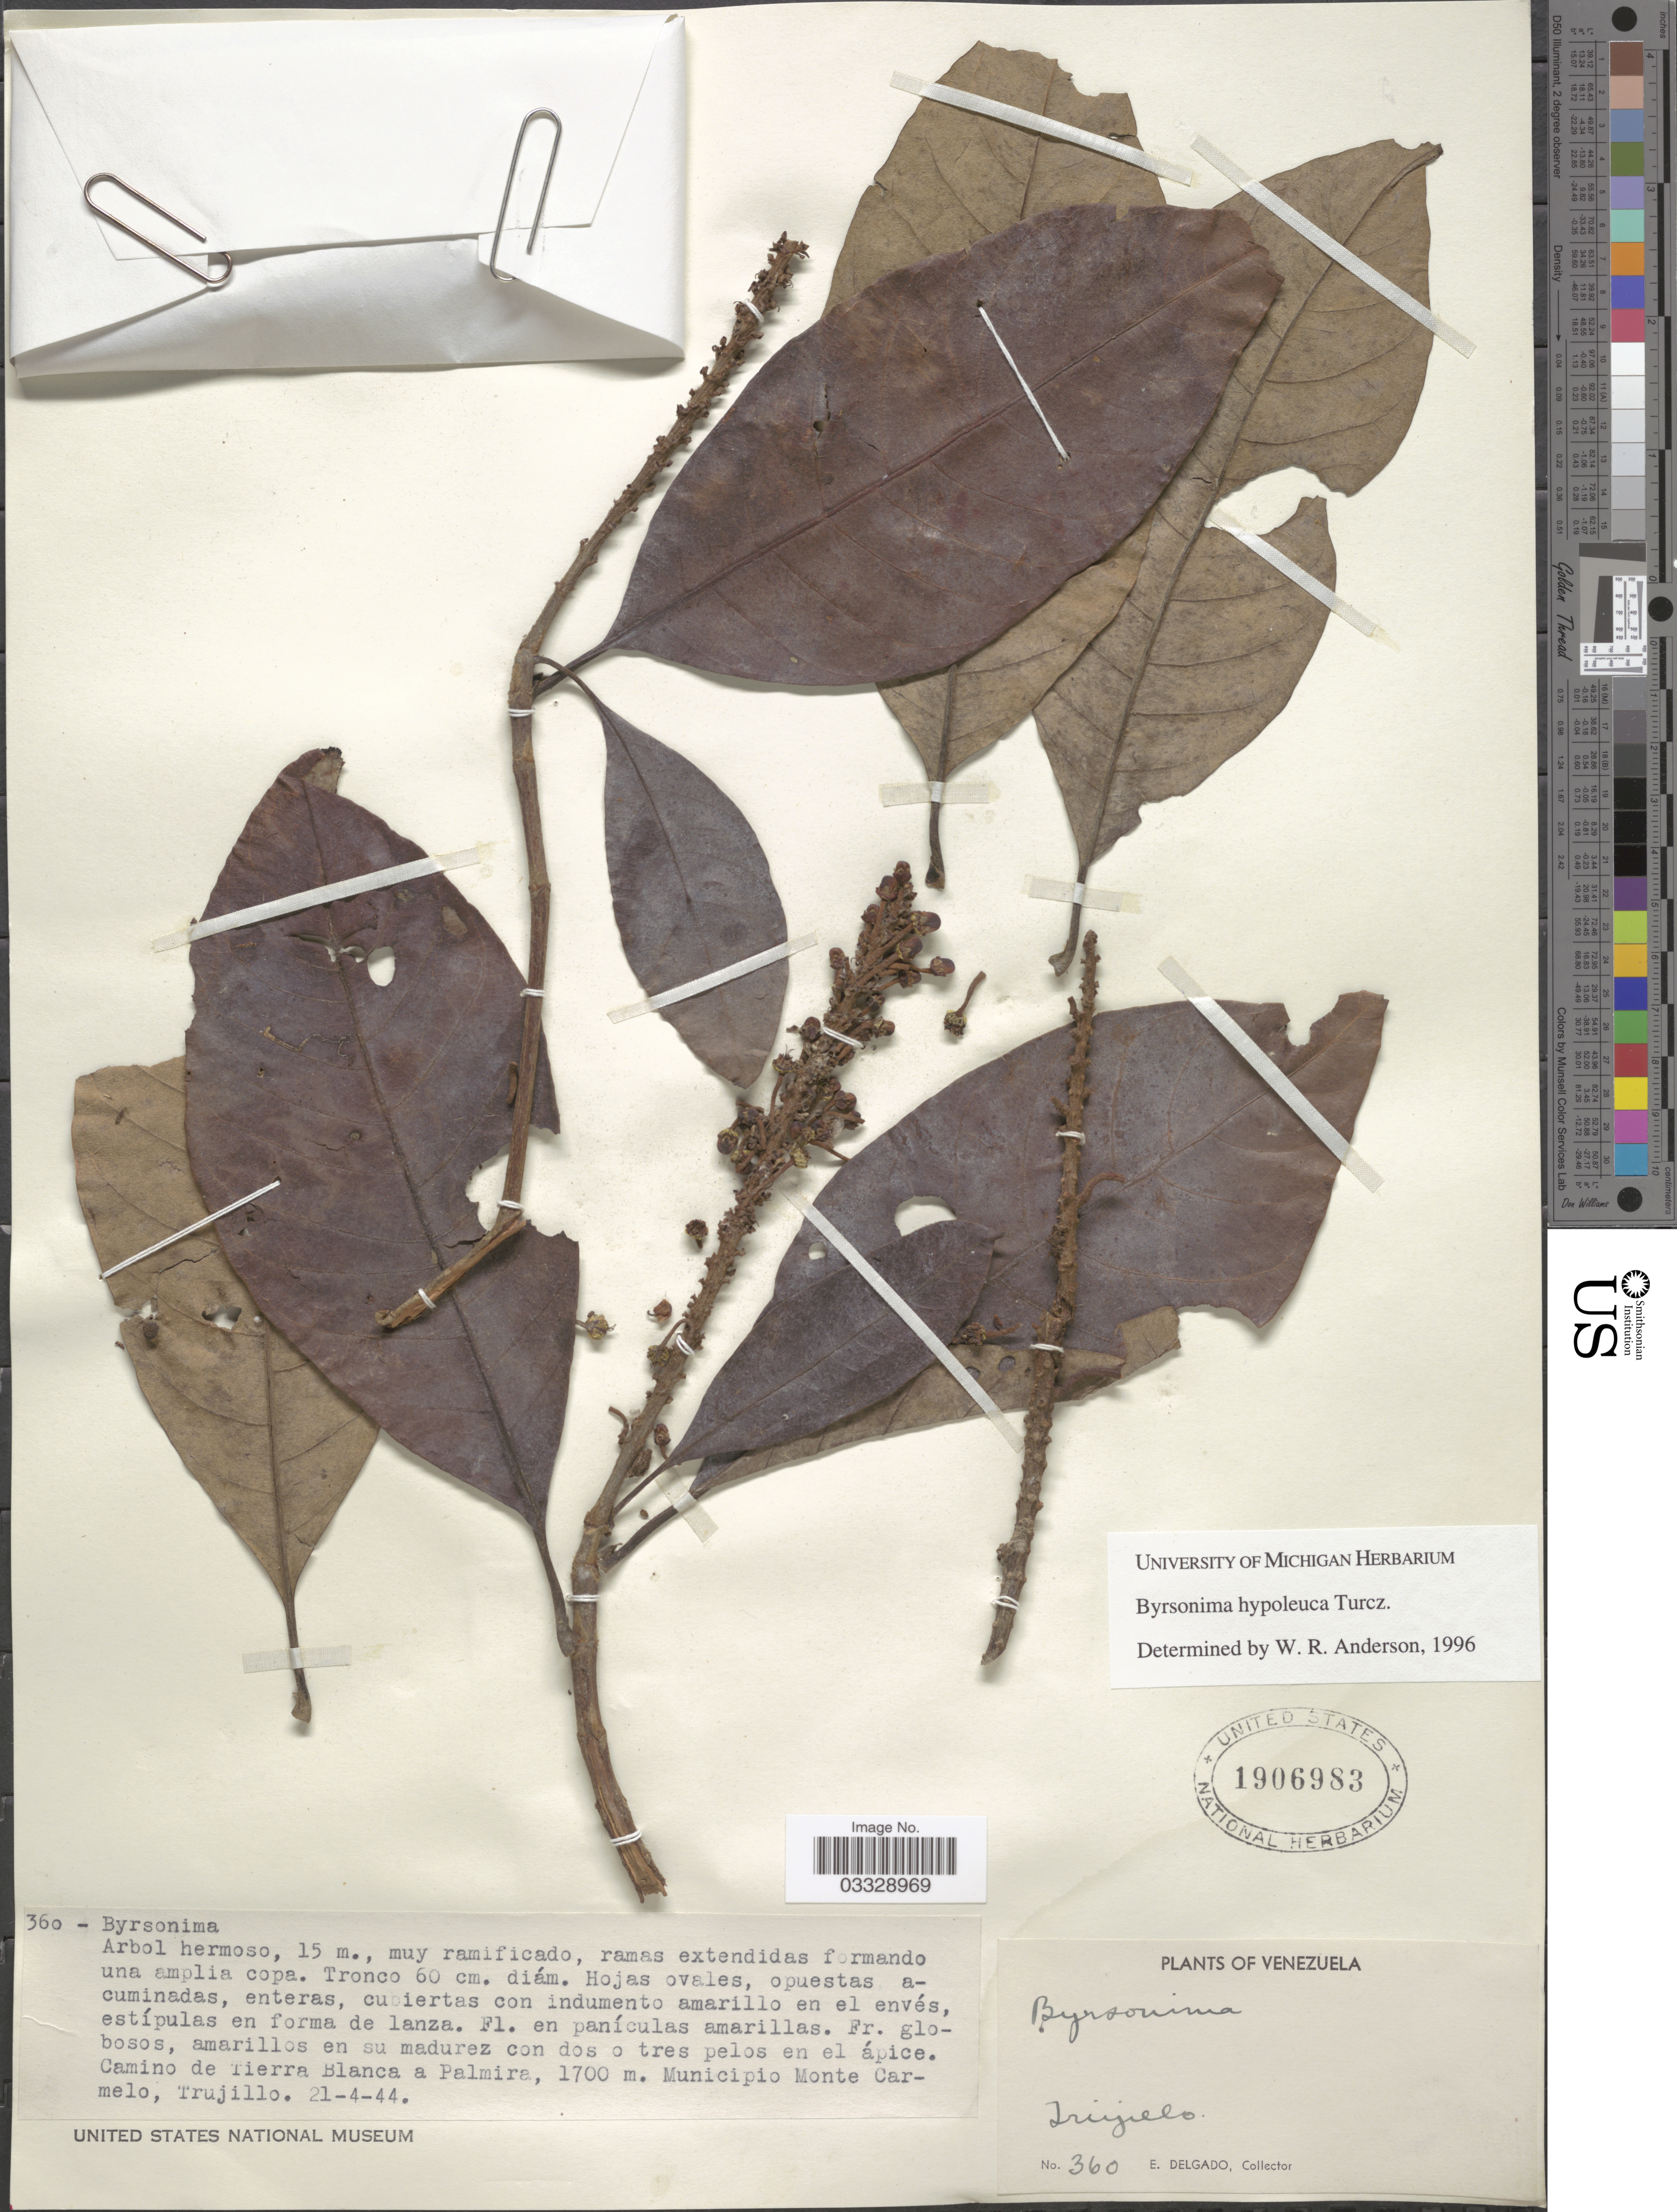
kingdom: Plantae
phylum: Tracheophyta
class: Magnoliopsida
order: Malpighiales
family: Malpighiaceae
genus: Byrsonima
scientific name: Byrsonima hypoleuca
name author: Turcz.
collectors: E. Delgado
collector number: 360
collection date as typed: Transcribed d/m/y: 21/4/44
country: Venezuela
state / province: Trujillo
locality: Camino de Tierra a Palmira. Municipio Monte Carmelo.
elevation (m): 1700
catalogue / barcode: US 1906983